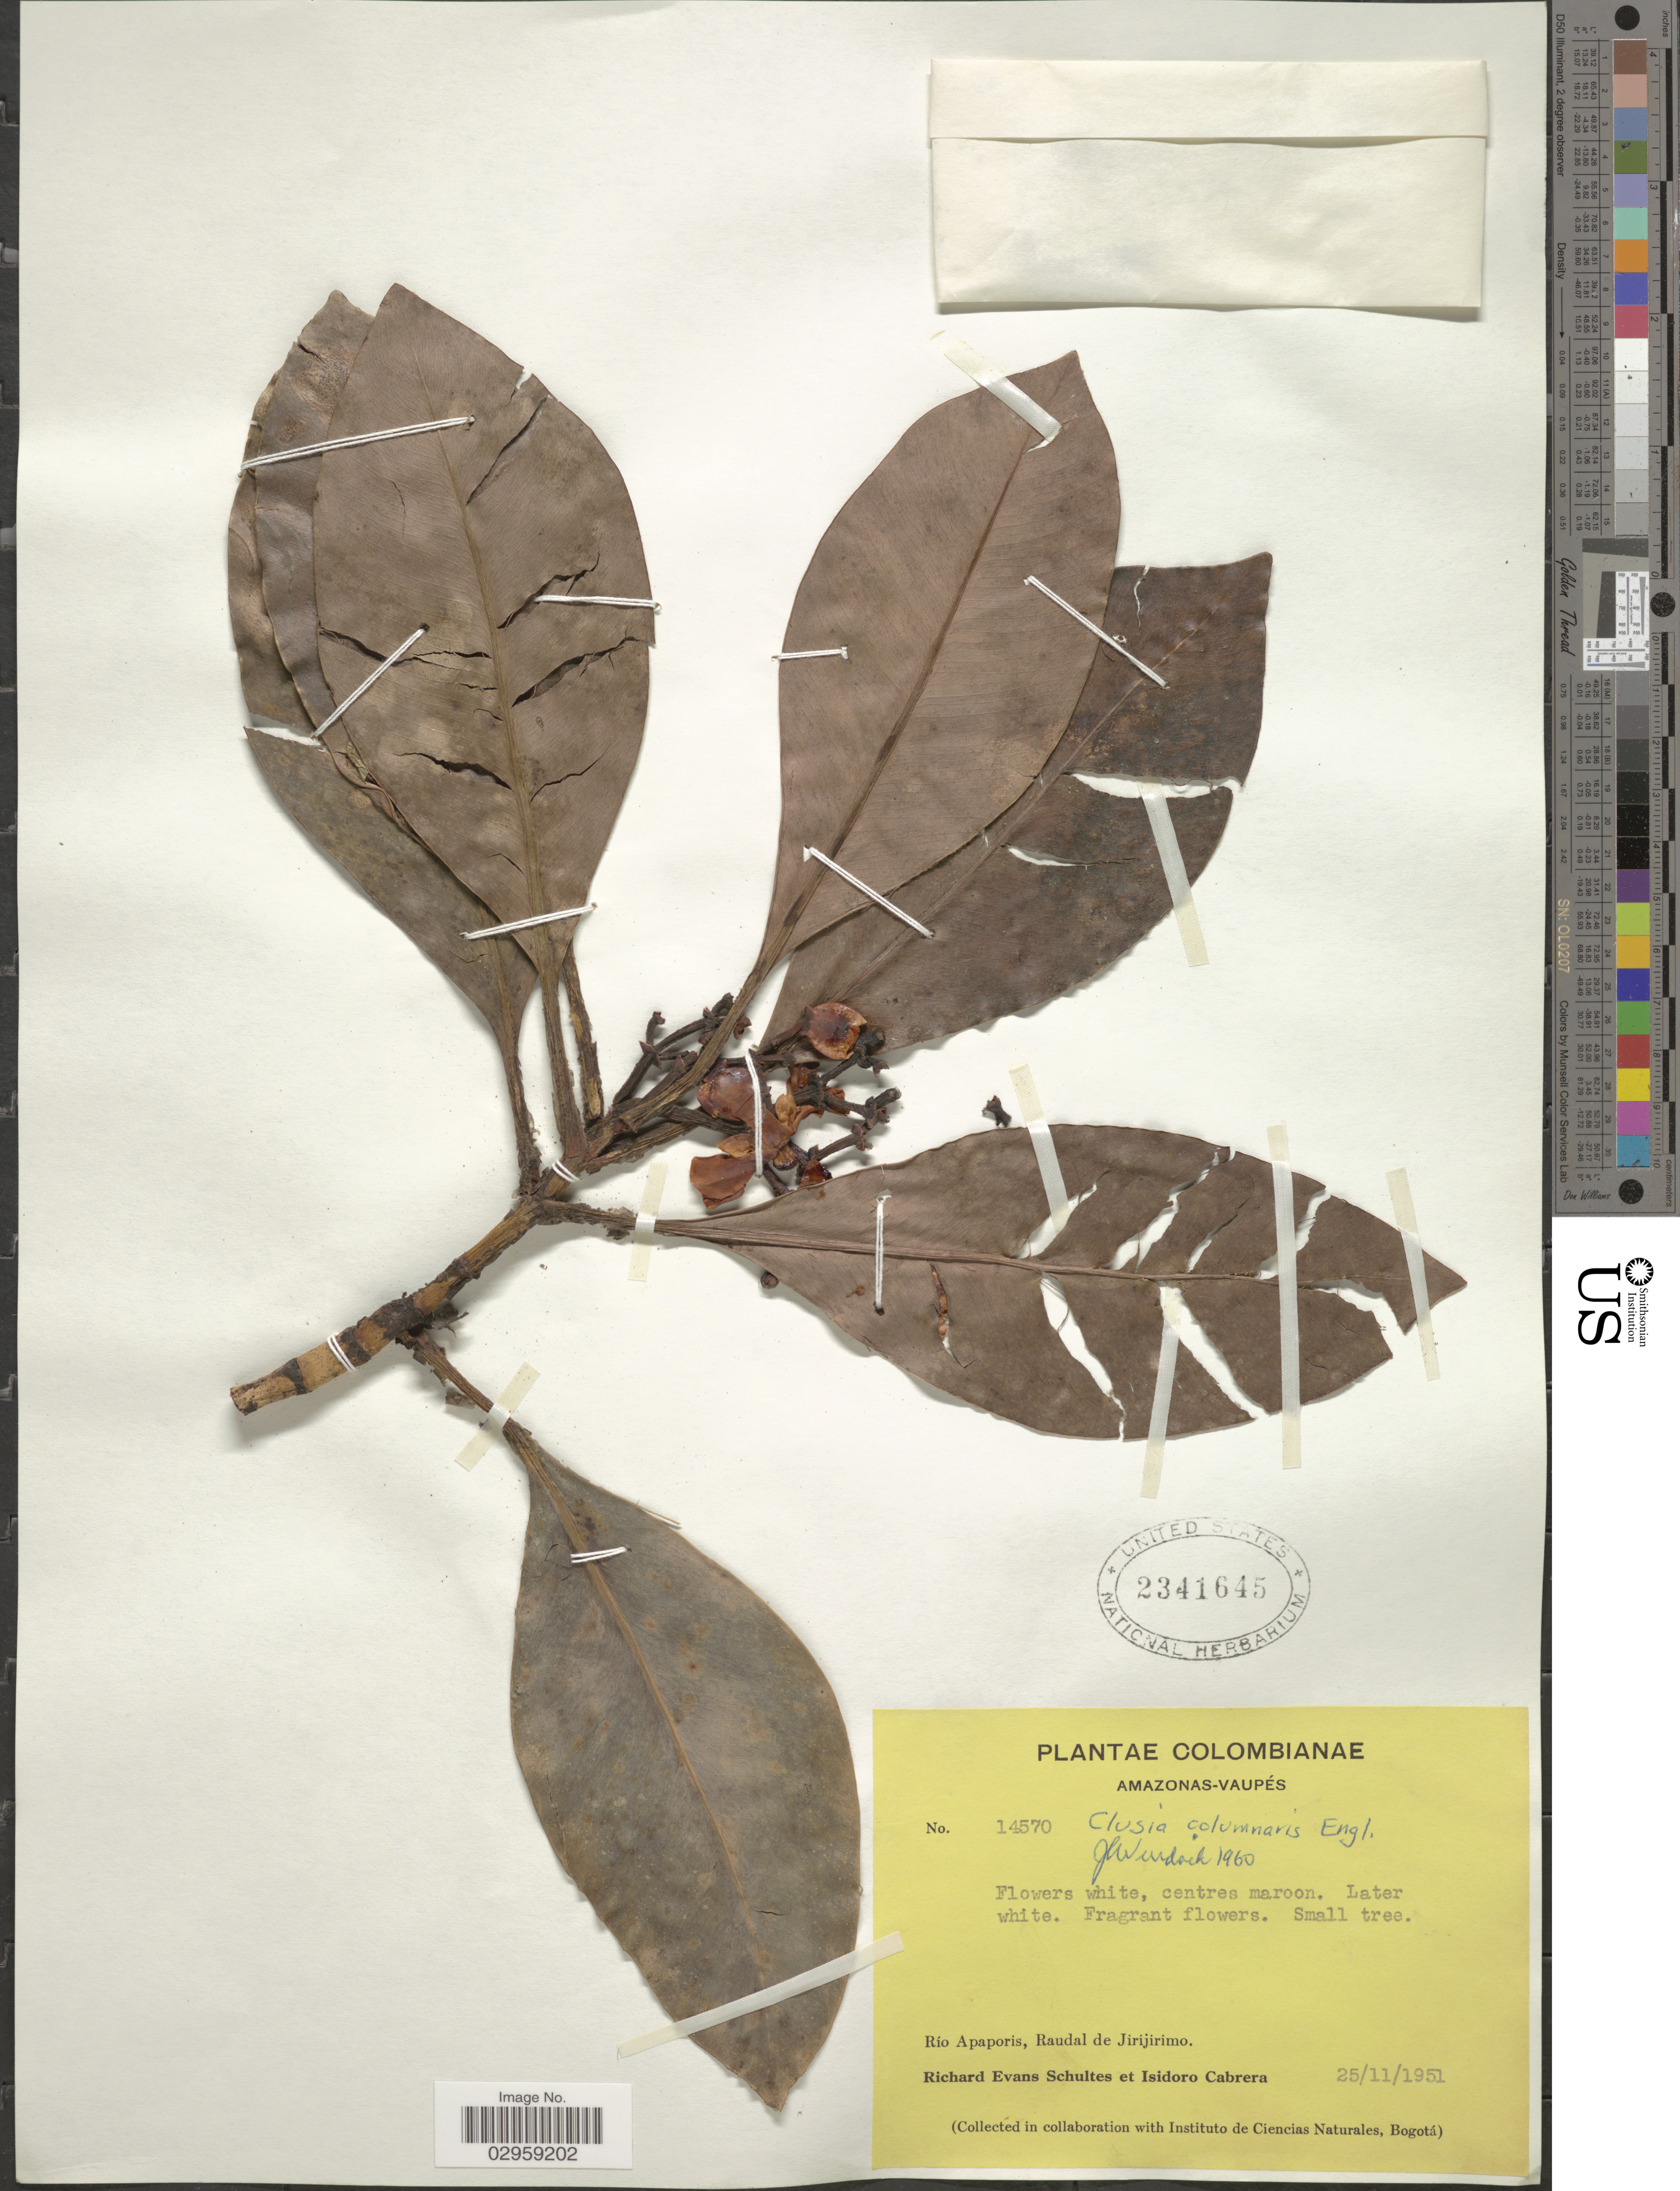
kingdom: Plantae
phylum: Tracheophyta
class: Magnoliopsida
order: Malpighiales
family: Clusiaceae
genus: Clusia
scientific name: Clusia columnaris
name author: Engl.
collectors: R. E. Schultes & I. Cabrera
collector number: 14570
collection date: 1951-11-25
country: Colombia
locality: Amazonas-Vaupés. Río Apaporis, Raudal de Jirijirimo.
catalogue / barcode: US 2341645